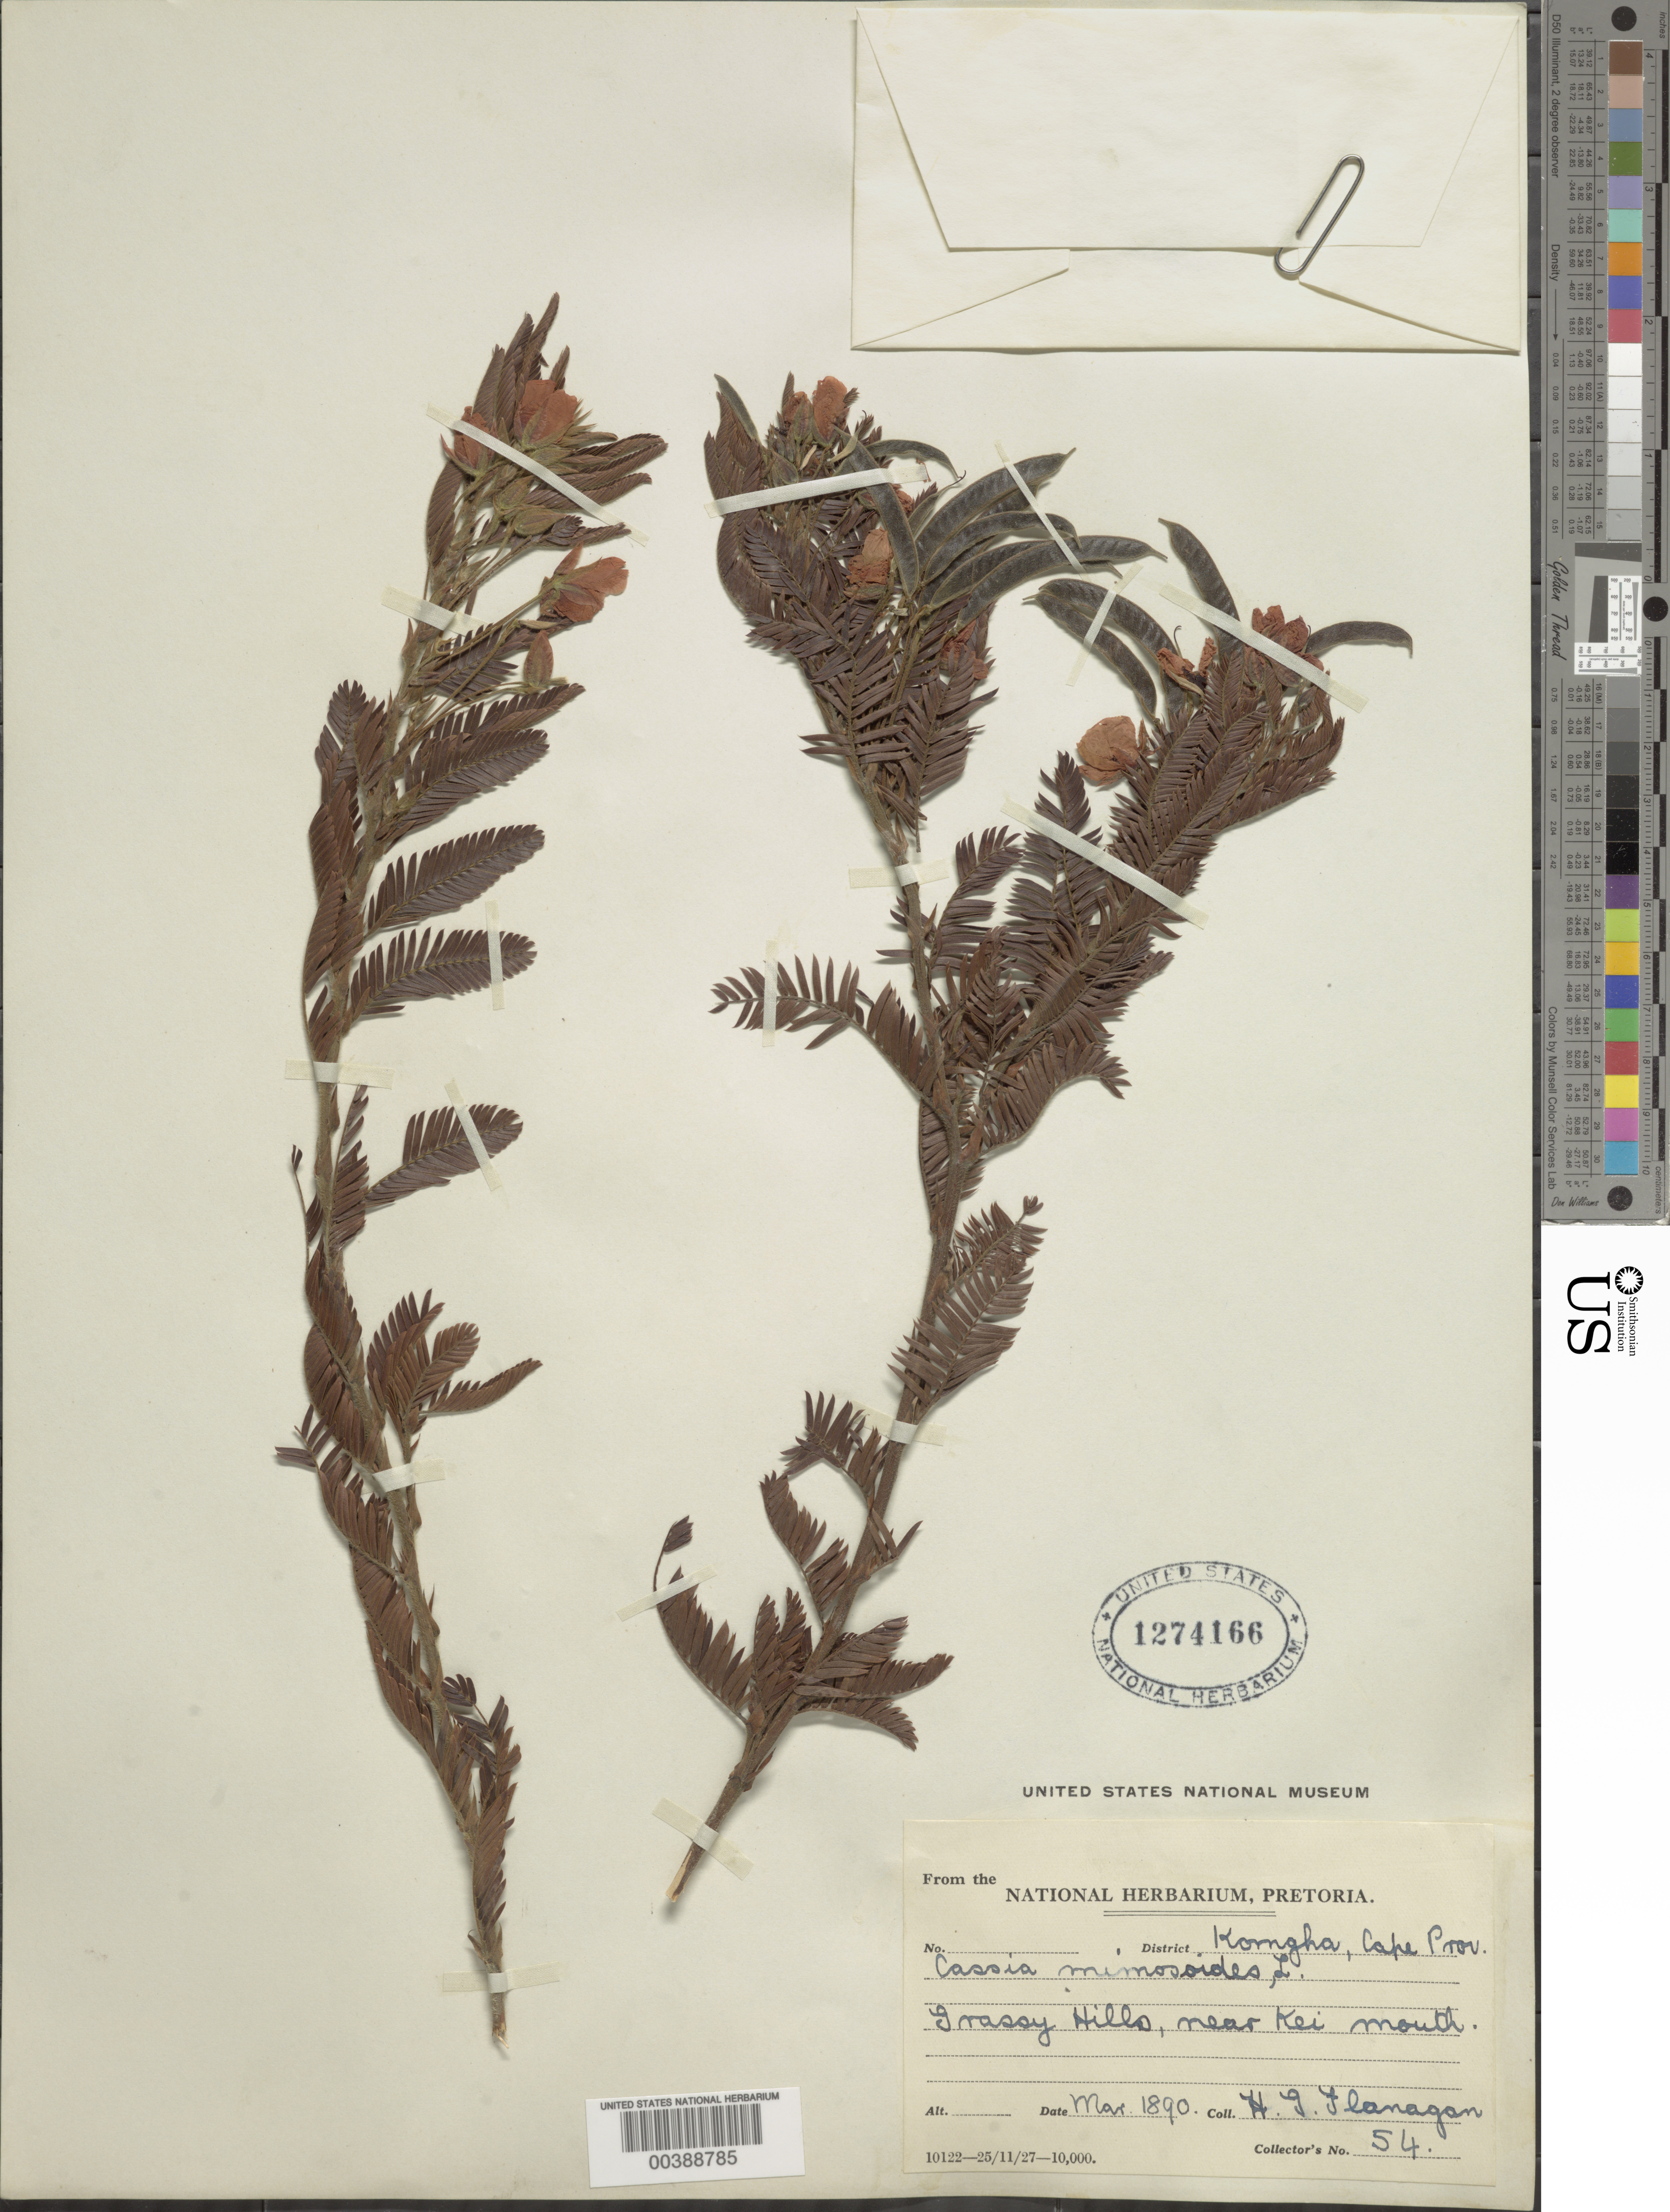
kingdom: Plantae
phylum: Tracheophyta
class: Magnoliopsida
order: Fabales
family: Fabaceae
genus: Chamaecrista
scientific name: Chamaecrista mimosoides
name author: (L.) Greene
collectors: H. Flanagan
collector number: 54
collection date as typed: Mar 1890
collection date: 1890-03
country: South Africa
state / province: Eastern Cape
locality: Near kei mouth. Komgha Dist.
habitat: Grassy hills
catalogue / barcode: US 1274166